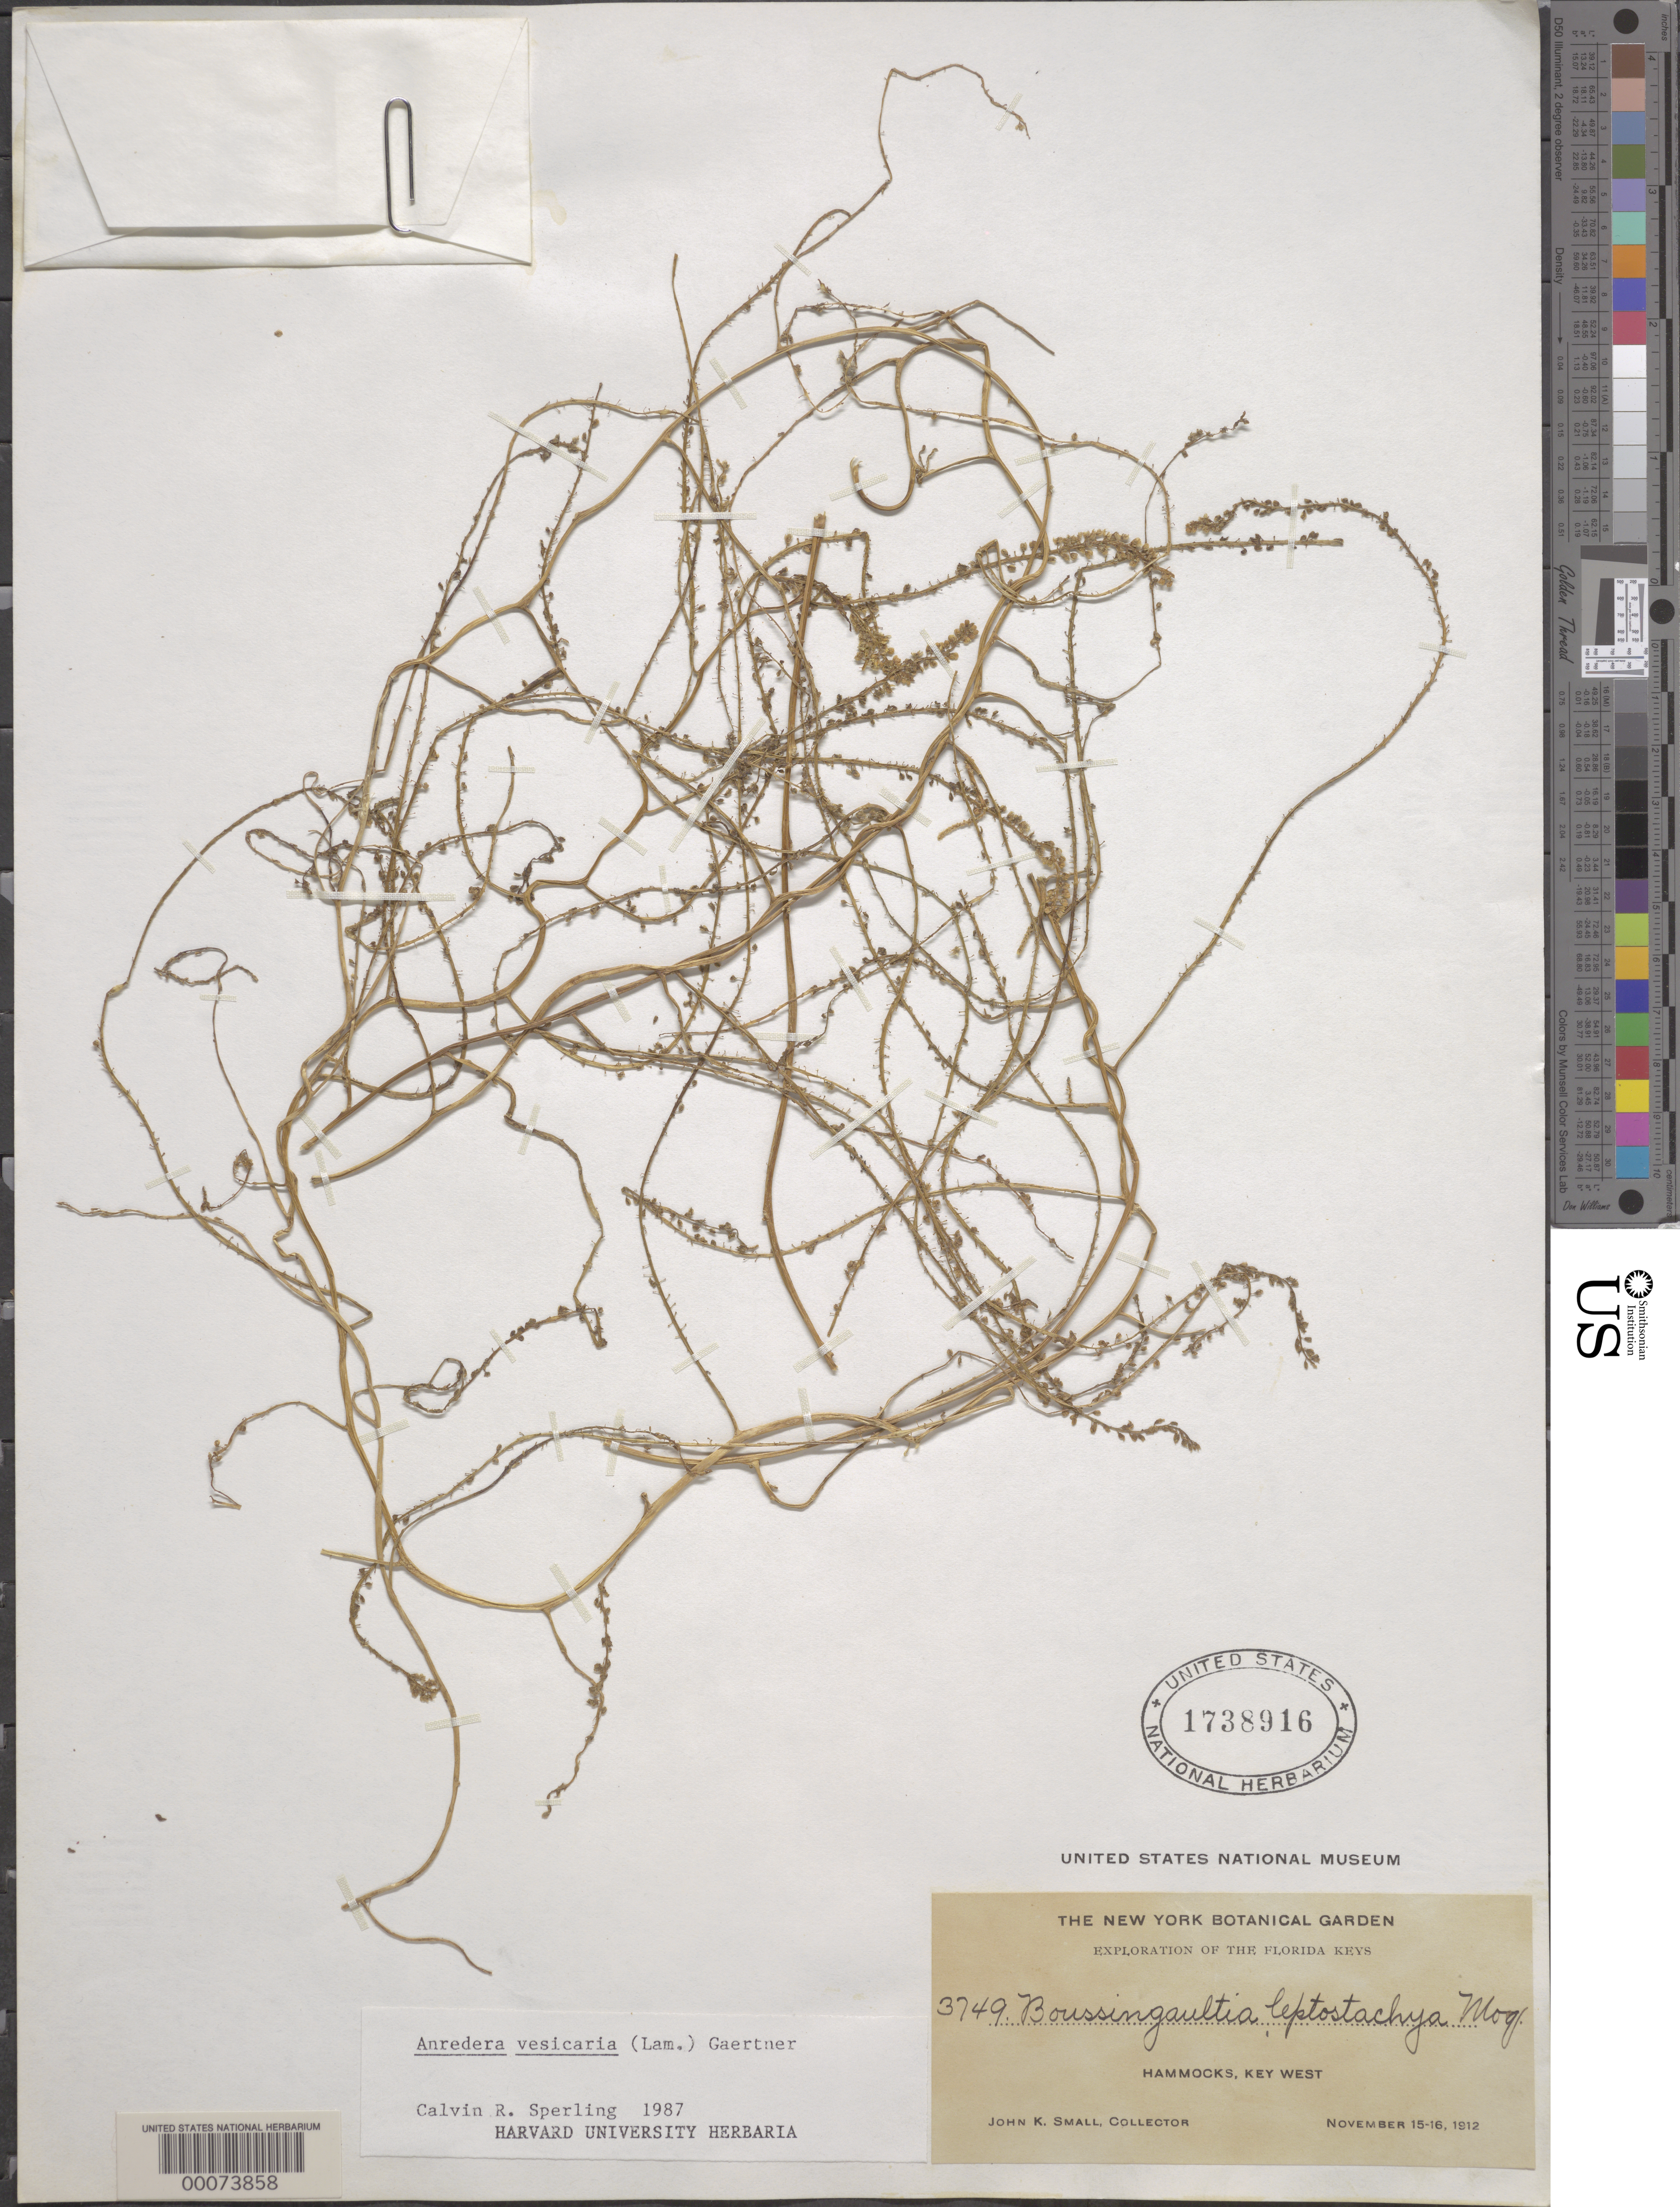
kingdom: Plantae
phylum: Tracheophyta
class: Magnoliopsida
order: Caryophyllales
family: Basellaceae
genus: Anredera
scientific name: Anredera vesicaria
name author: (Lam.) C.F. Gaertn.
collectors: J. K. Small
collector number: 3749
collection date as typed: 15 Nov 1912 to 16 Nov 1912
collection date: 1912-11-15/1912-11-16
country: United States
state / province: Florida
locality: Hammocks, key west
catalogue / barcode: US 1738916